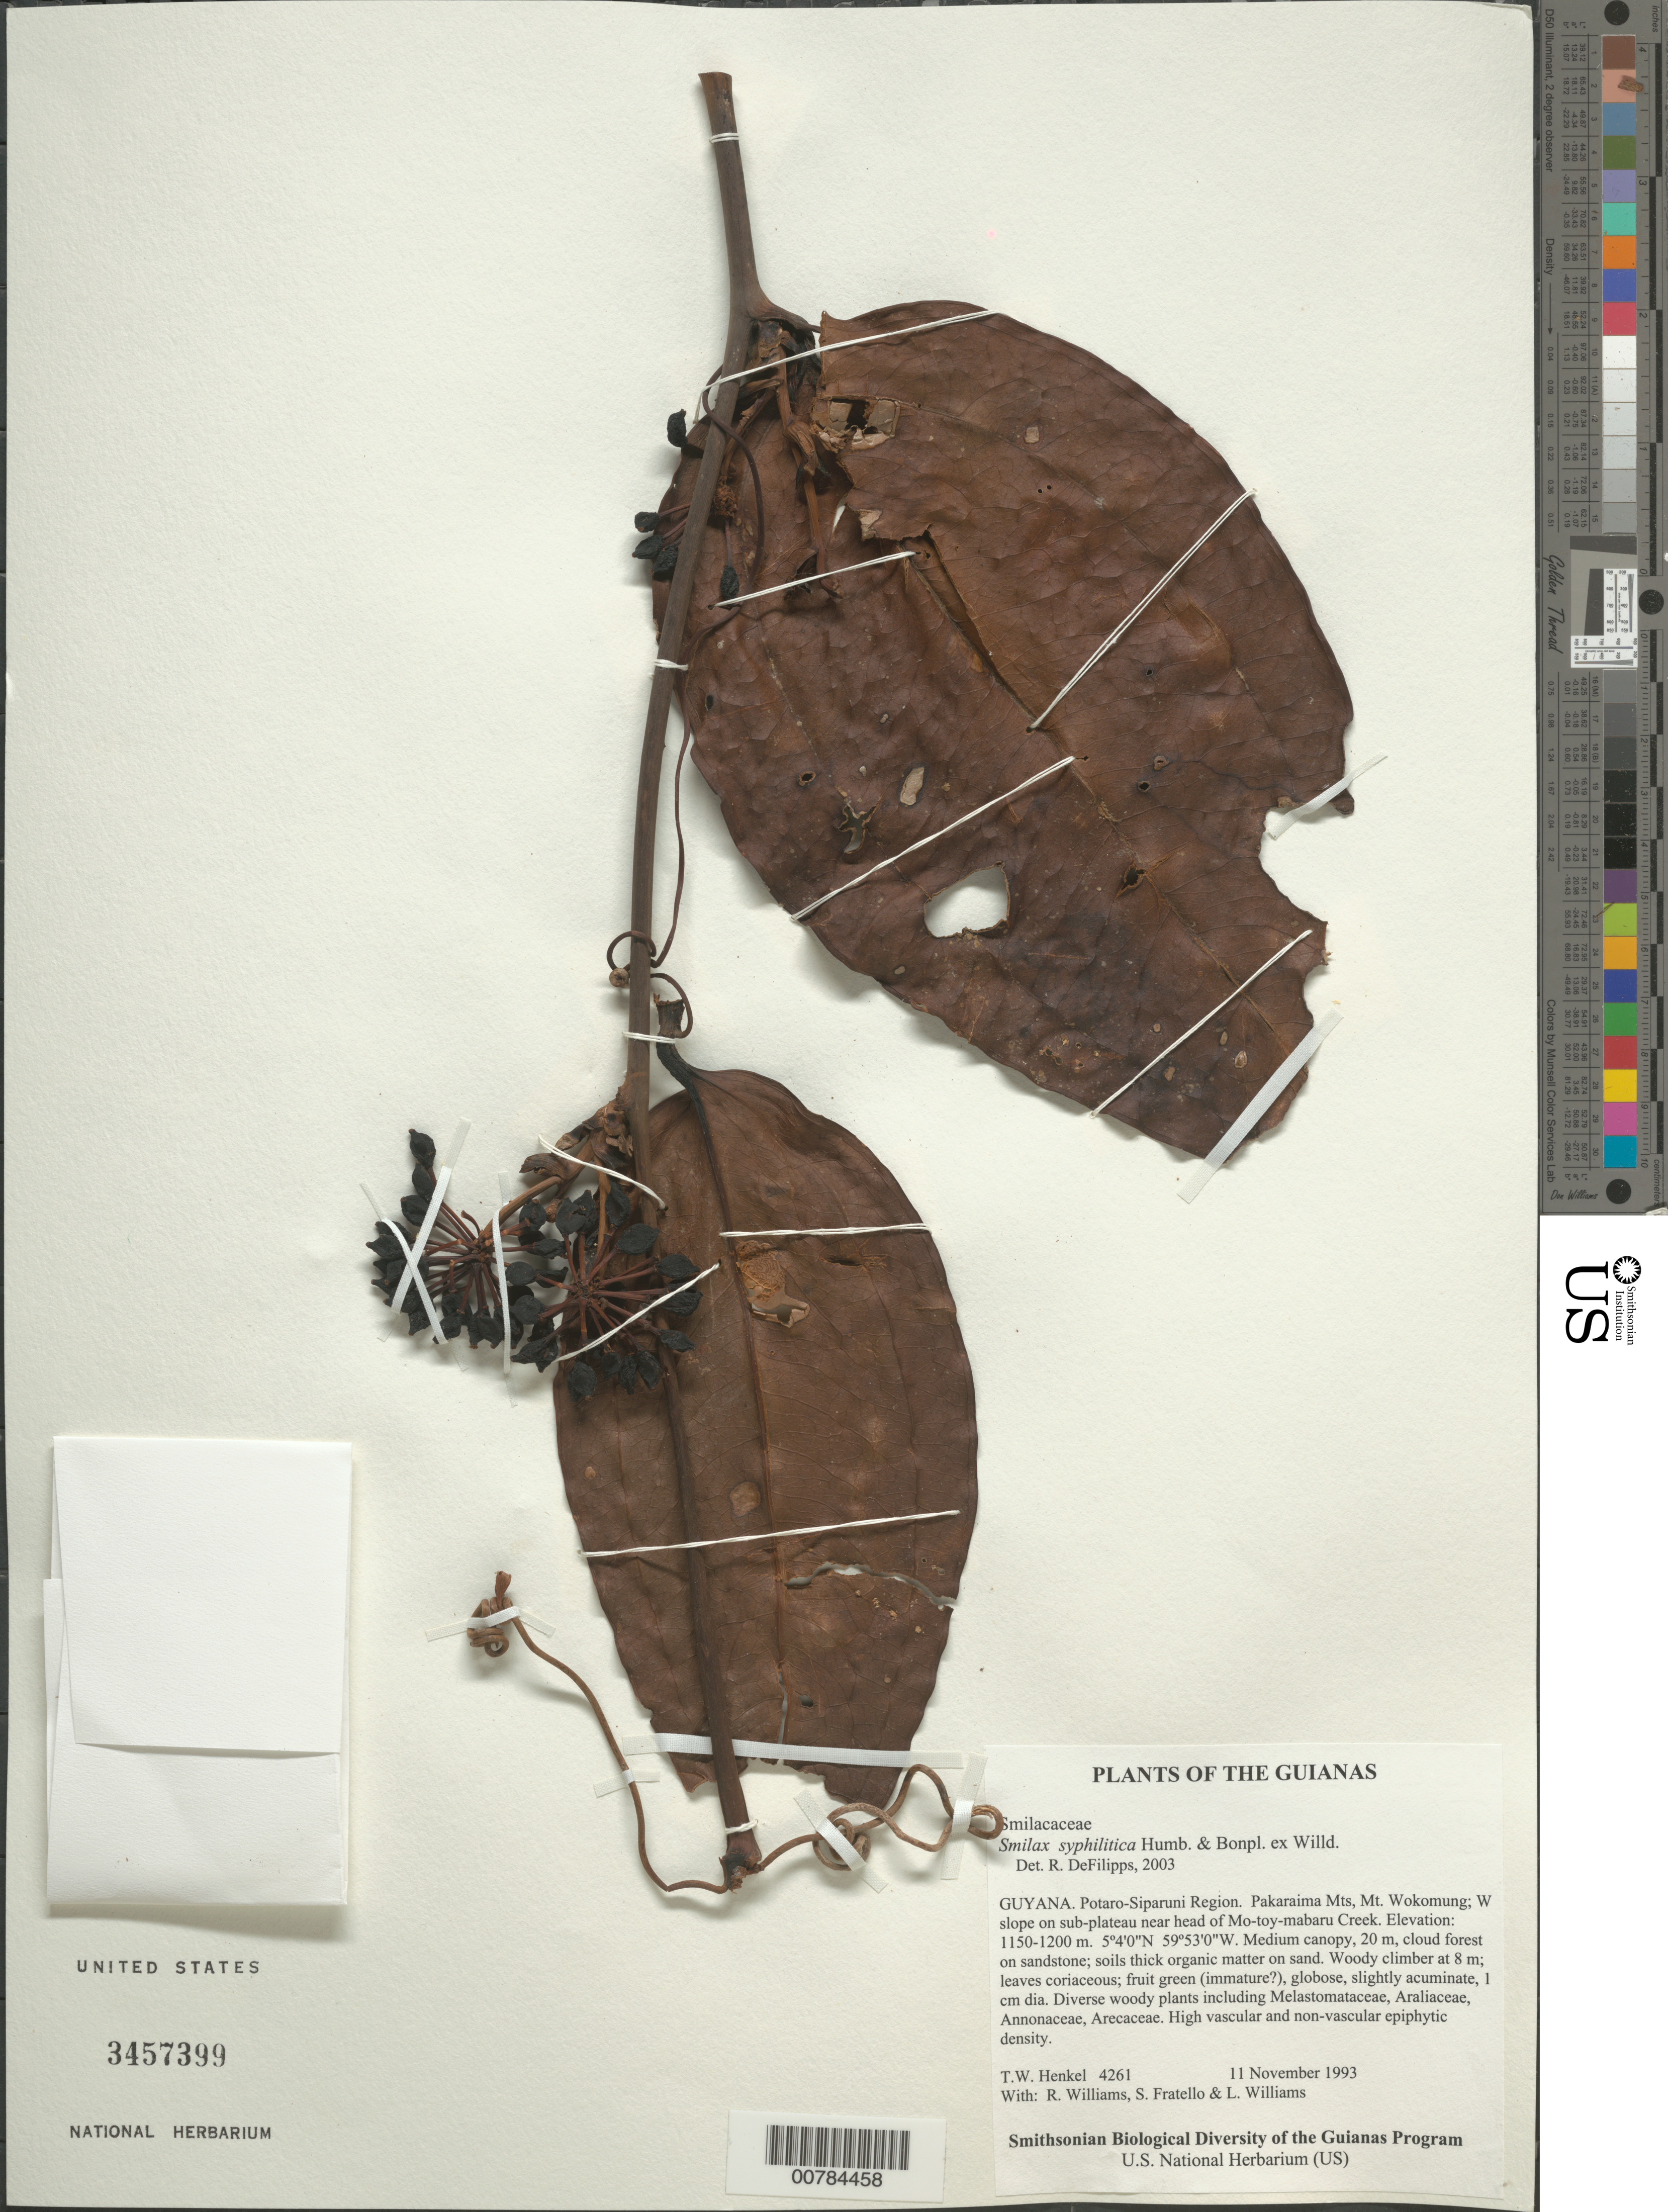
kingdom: Plantae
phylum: Tracheophyta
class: Liliopsida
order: Liliales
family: Smilacaceae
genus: Smilax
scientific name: Smilax syphilitica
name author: Humb. & Bonpl.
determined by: DeFilipps, R. A.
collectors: T. Henkel, R. Williams, S. Fratello & L. Williams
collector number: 4261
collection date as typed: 11 November 1993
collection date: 1993-11-11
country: Guyana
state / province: Potaro-Siparuni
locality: Pakaraima Mts, Mt. Wokomung; W slope on sub-plateau near head of Mo-toy-mabaru Creek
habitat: Medium canopy, 20 m, cloud forest on sandstone; soils thick organic matter on sand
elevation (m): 1150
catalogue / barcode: US 3457399